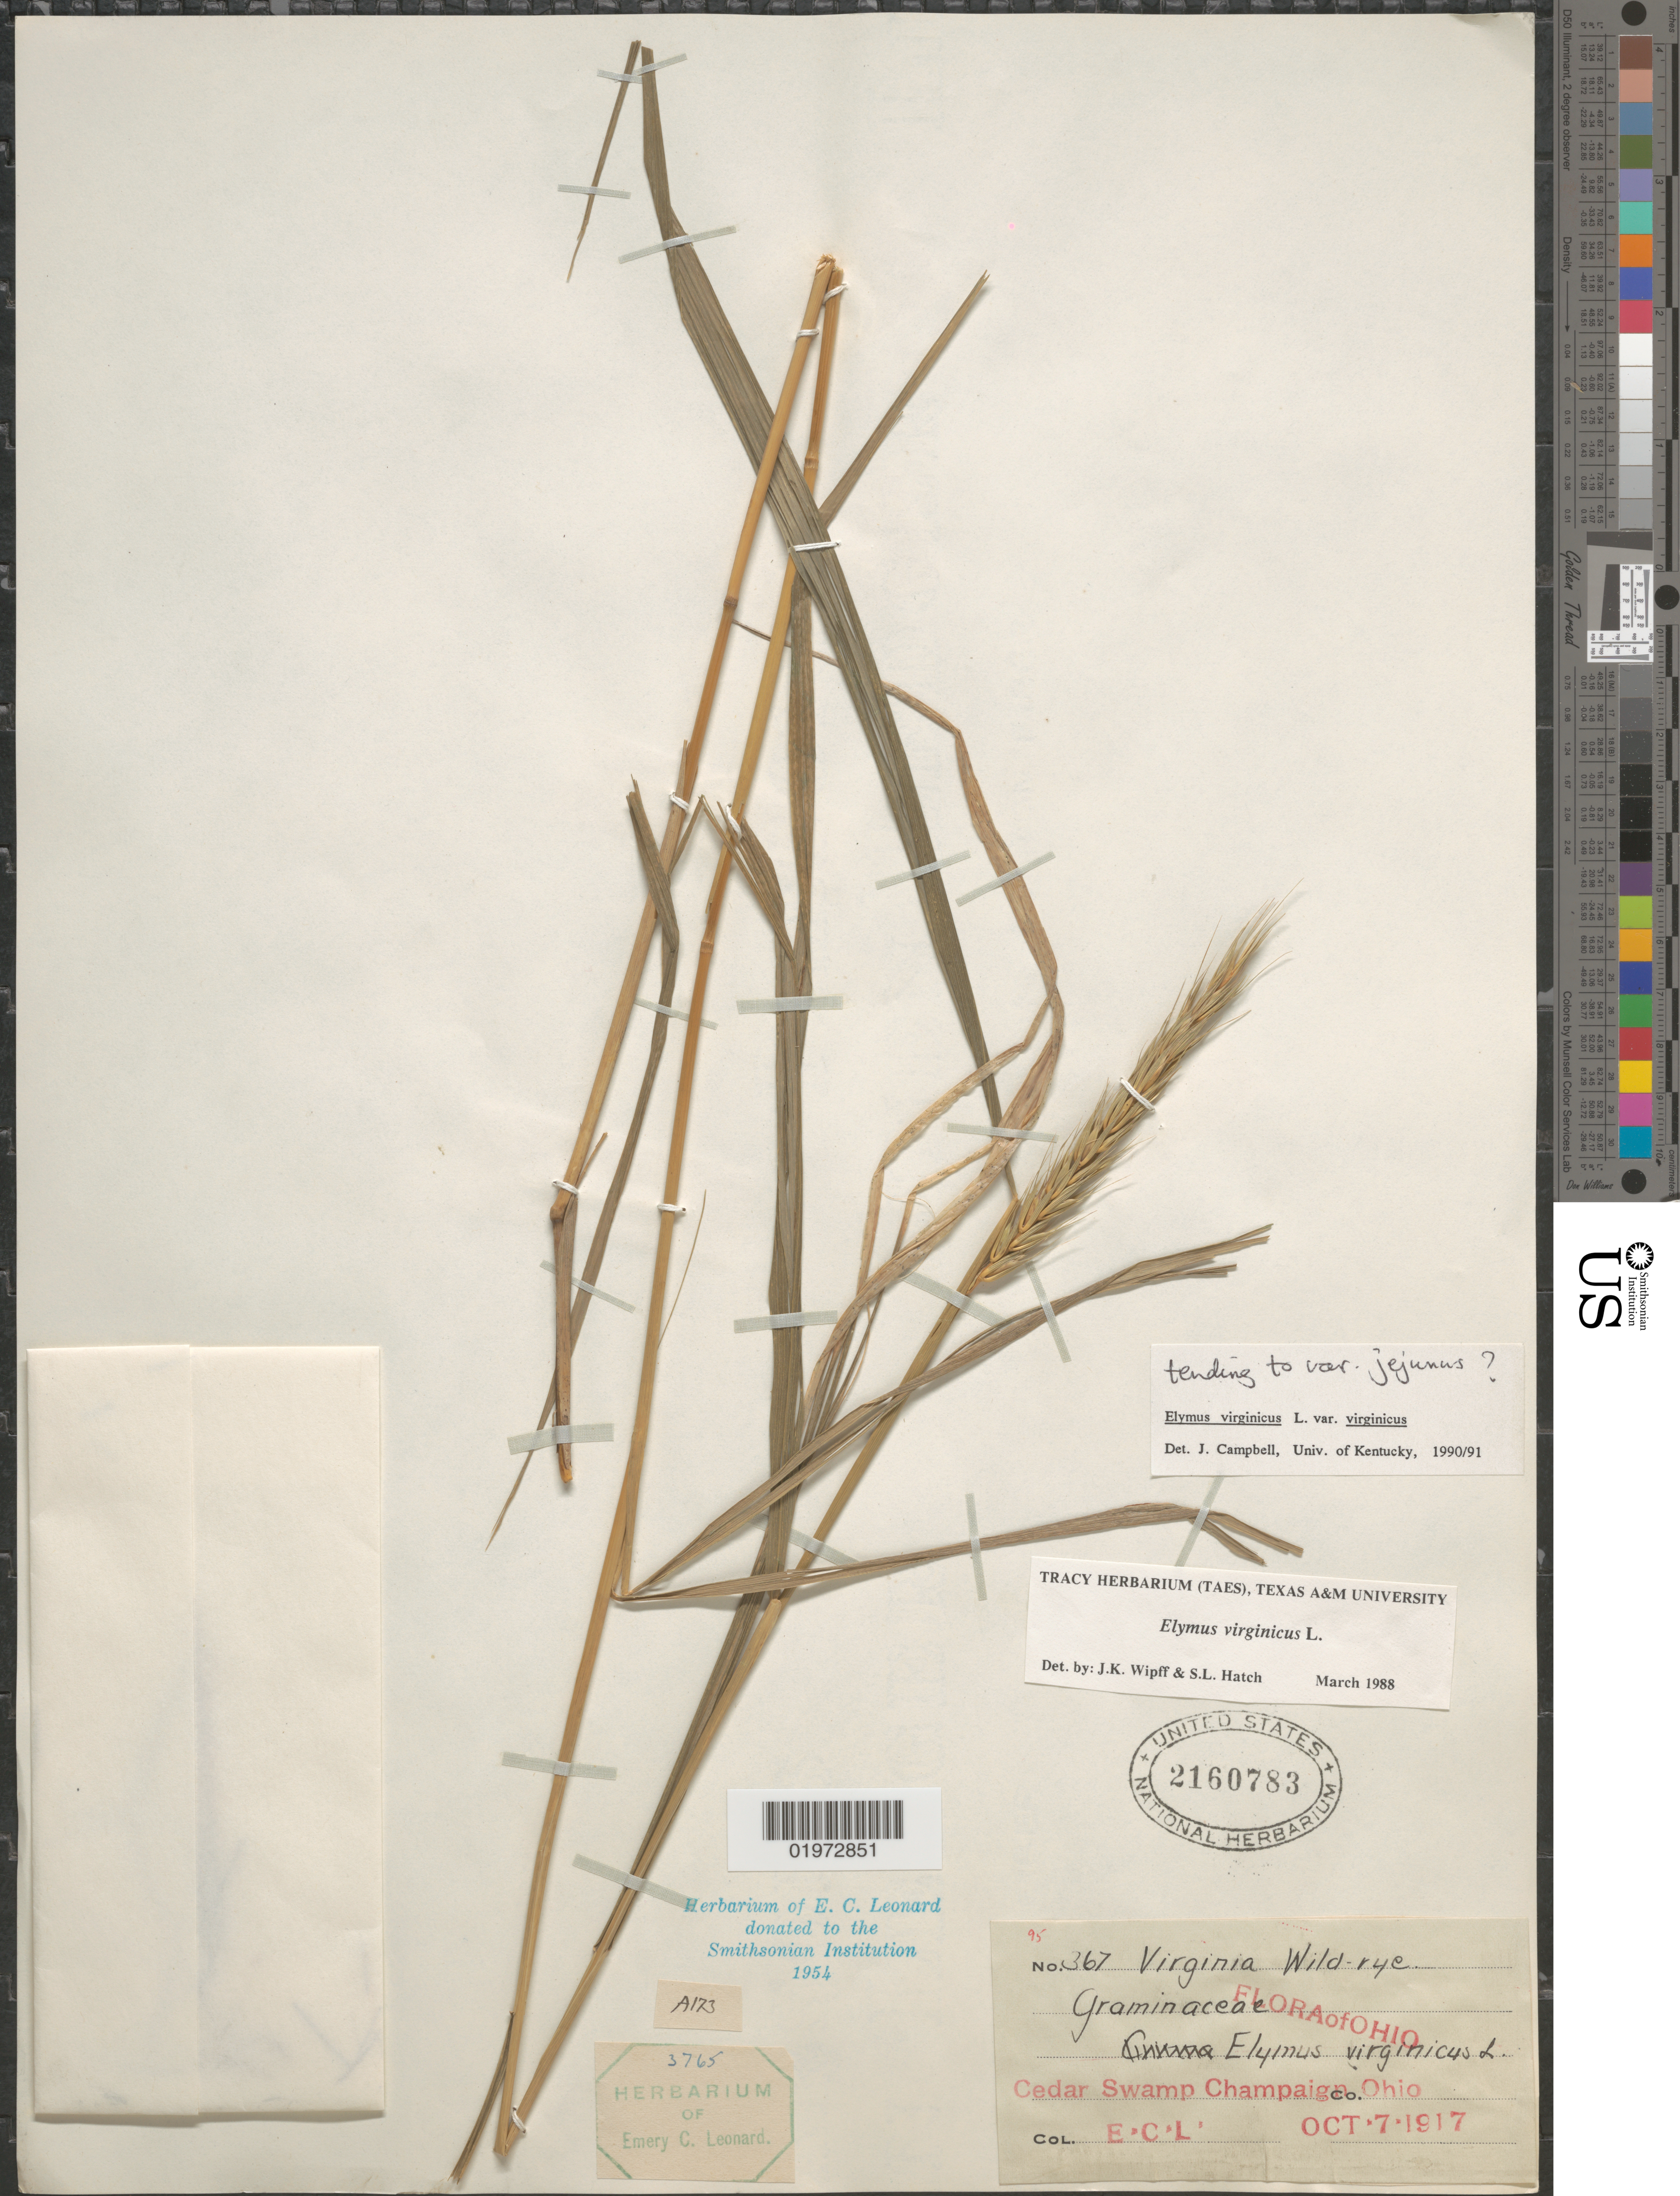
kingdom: Plantae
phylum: Tracheophyta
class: Liliopsida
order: Poales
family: Poaceae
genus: Elymus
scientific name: Elymus virginicus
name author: L.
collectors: E. C. Leonard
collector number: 367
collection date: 1917-10-07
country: United States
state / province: Ohio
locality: Cedar Swamp Champaign Co.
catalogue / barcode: US 2160783